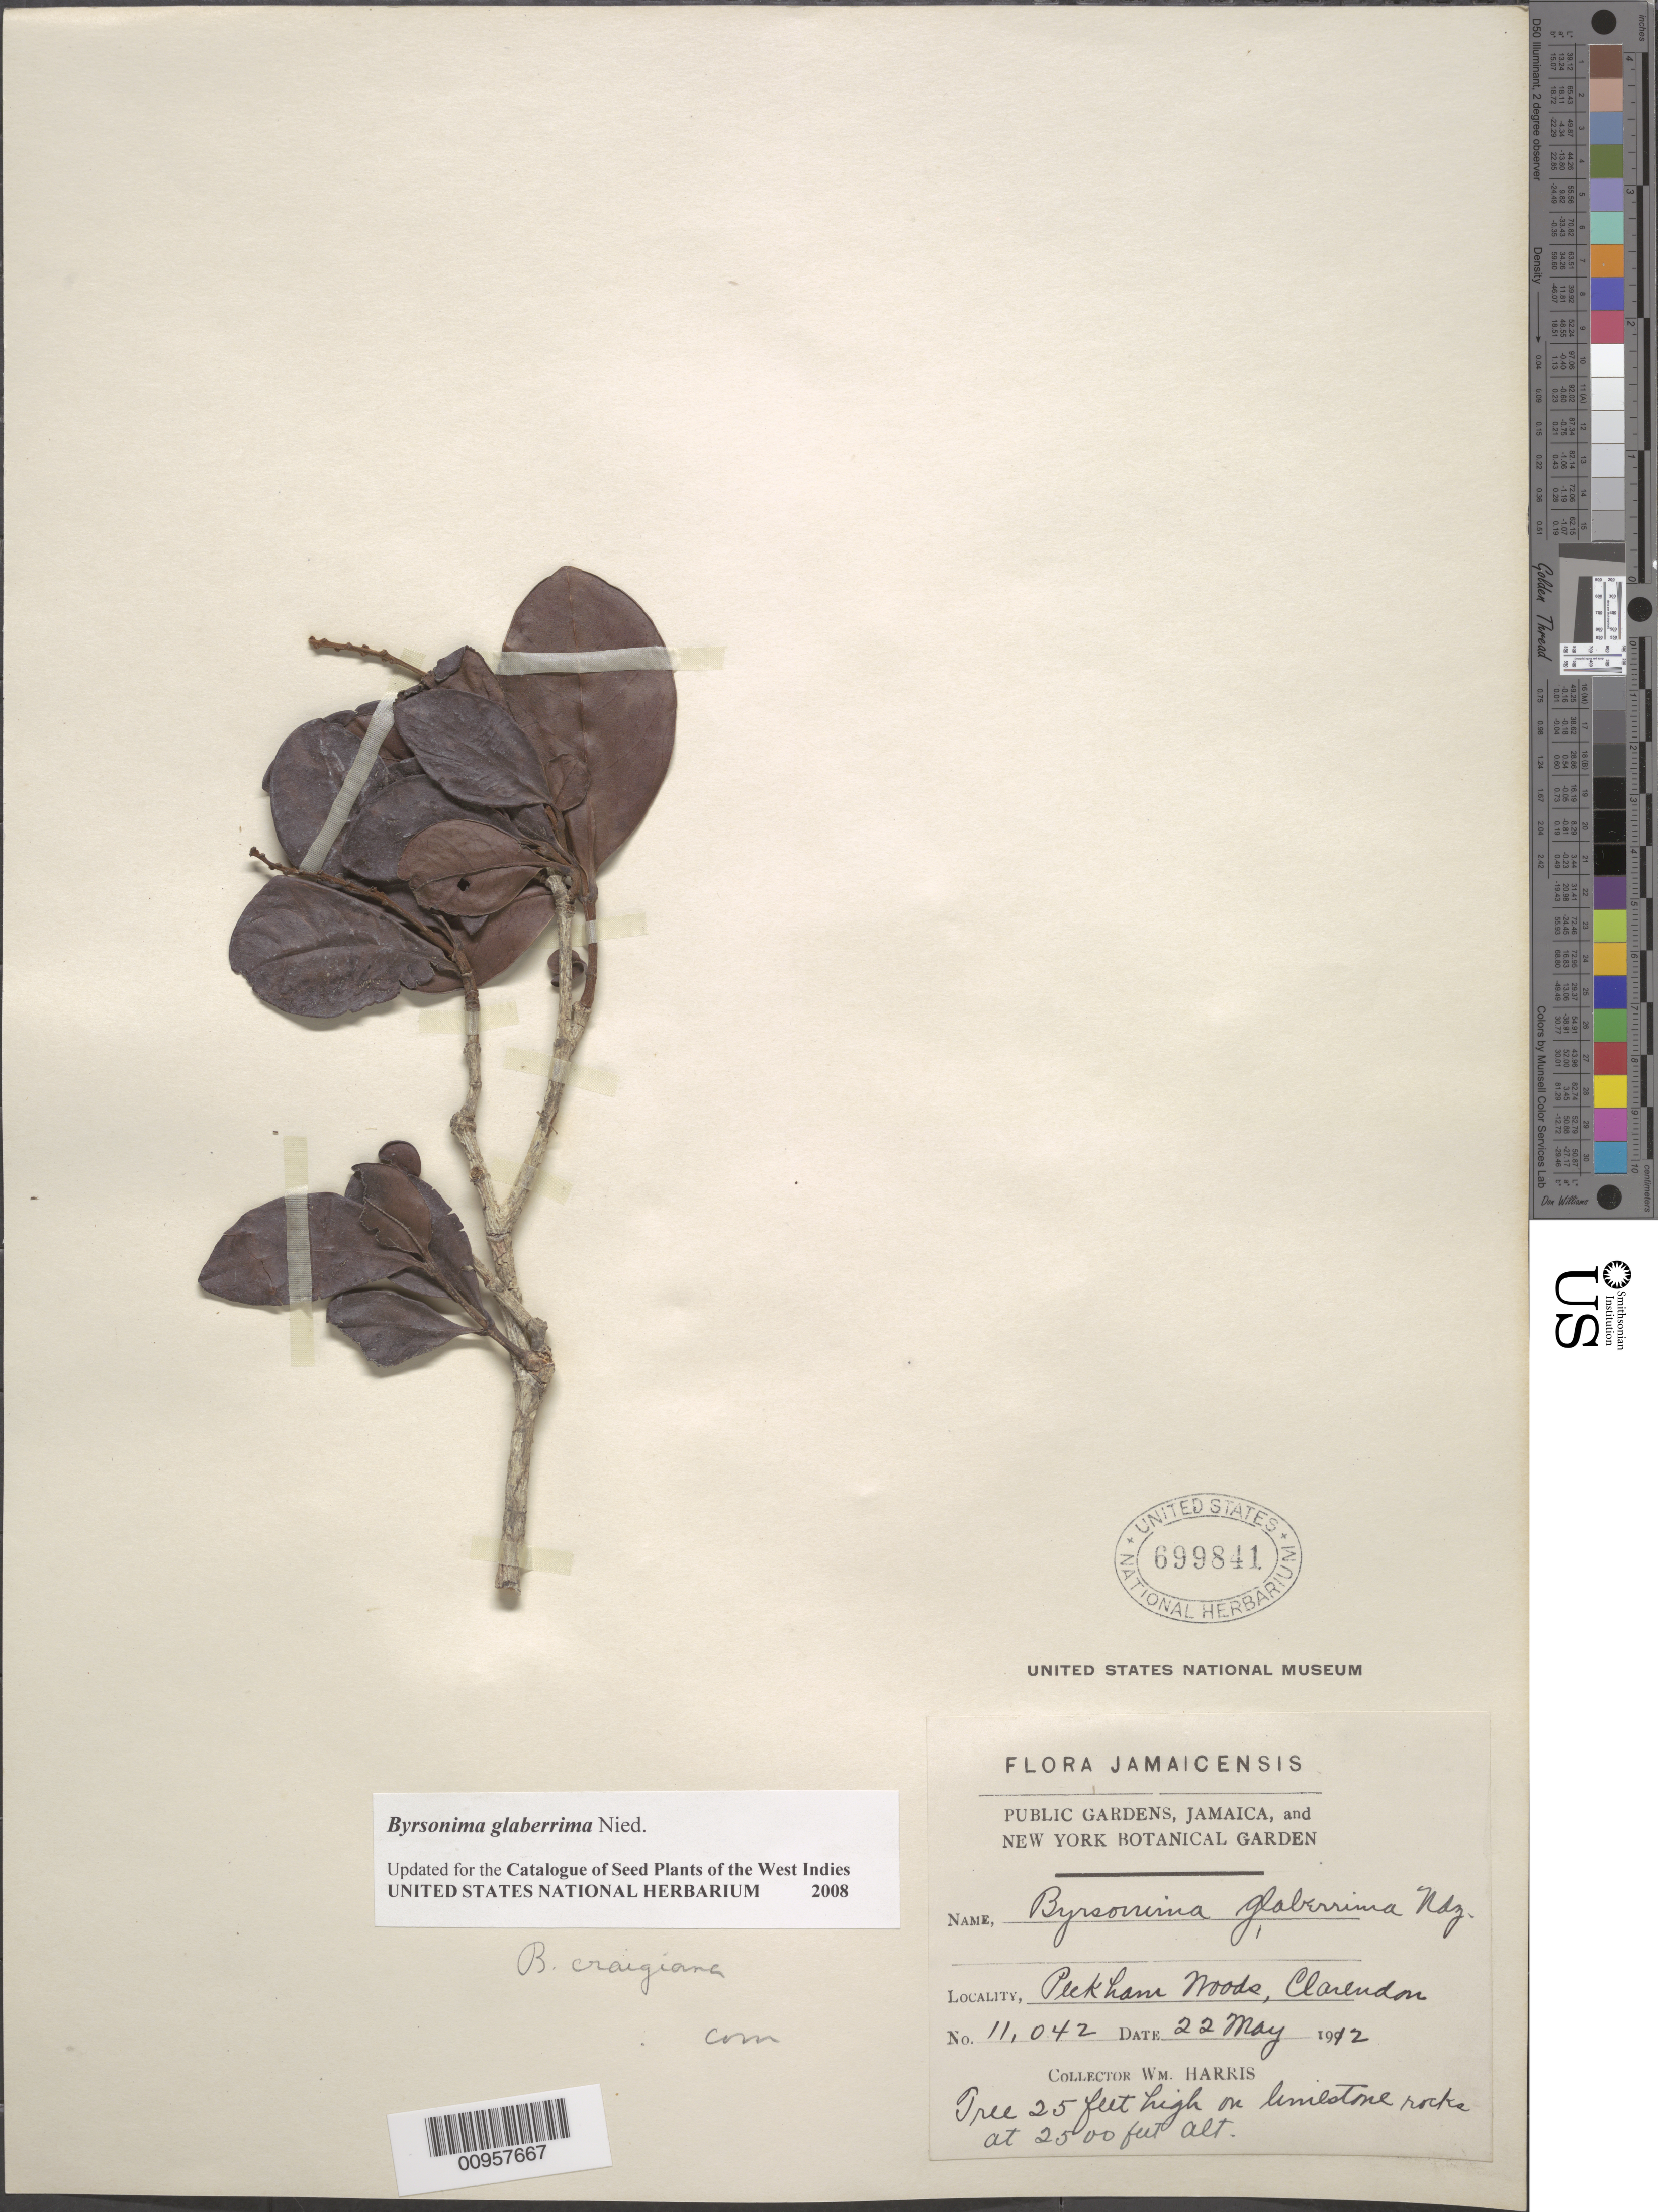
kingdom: Plantae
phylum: Tracheophyta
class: Magnoliopsida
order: Malpighiales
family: Malpighiaceae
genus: Byrsonima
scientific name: Byrsonima glaberrima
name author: Nied.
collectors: W. H. Harris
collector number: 11042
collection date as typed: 22 May 1912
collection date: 1912-05-22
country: Jamaica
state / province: Clarendon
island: Jamaica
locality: Peckham Woods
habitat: On limestone rocks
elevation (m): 762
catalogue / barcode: US 699841